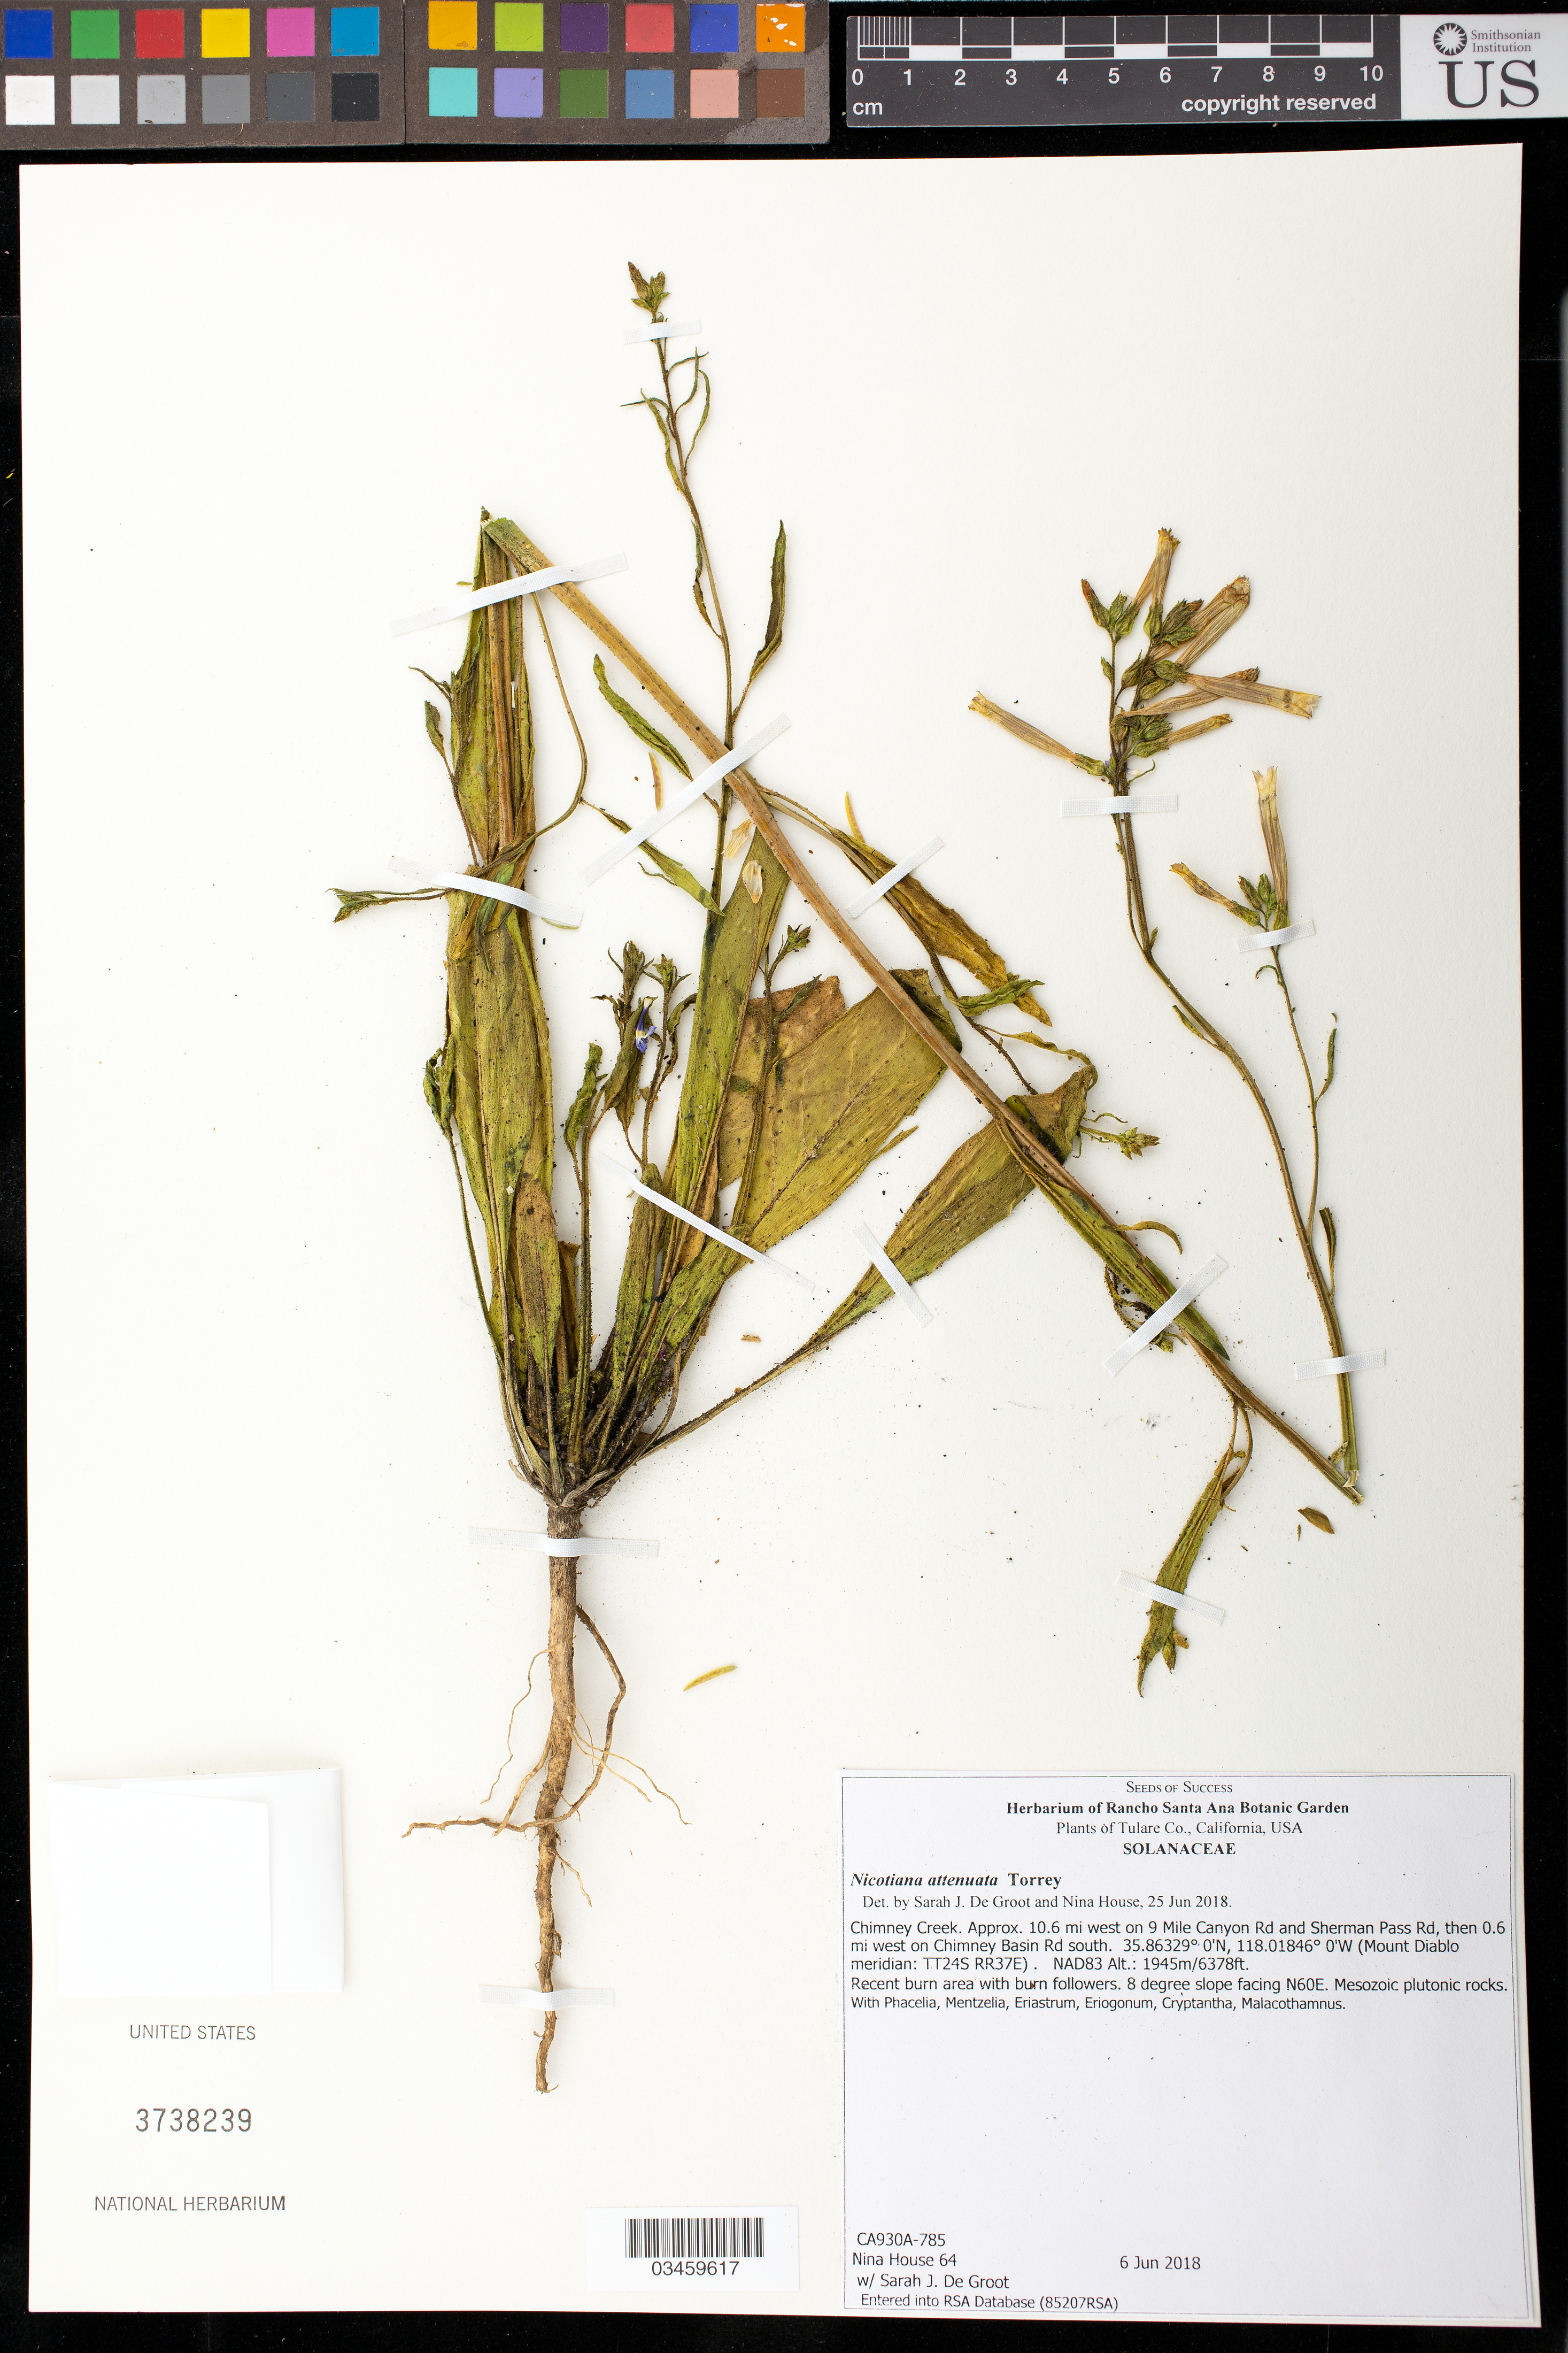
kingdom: Plantae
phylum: Tracheophyta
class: Magnoliopsida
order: Solanales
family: Solanaceae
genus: Nicotiana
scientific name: Nicotiana attenuata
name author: Torr. ex S. Watson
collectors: N. House & S. De Groot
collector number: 64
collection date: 2018-06-06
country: United States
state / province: California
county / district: Tulare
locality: Chimney Creek, 10.6 mi W on 9 Mile Canyon Rd and Sherman Pass Rd, then 0.6 mi W on Chimney Basin Rd south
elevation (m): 1945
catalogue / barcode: US 3738239